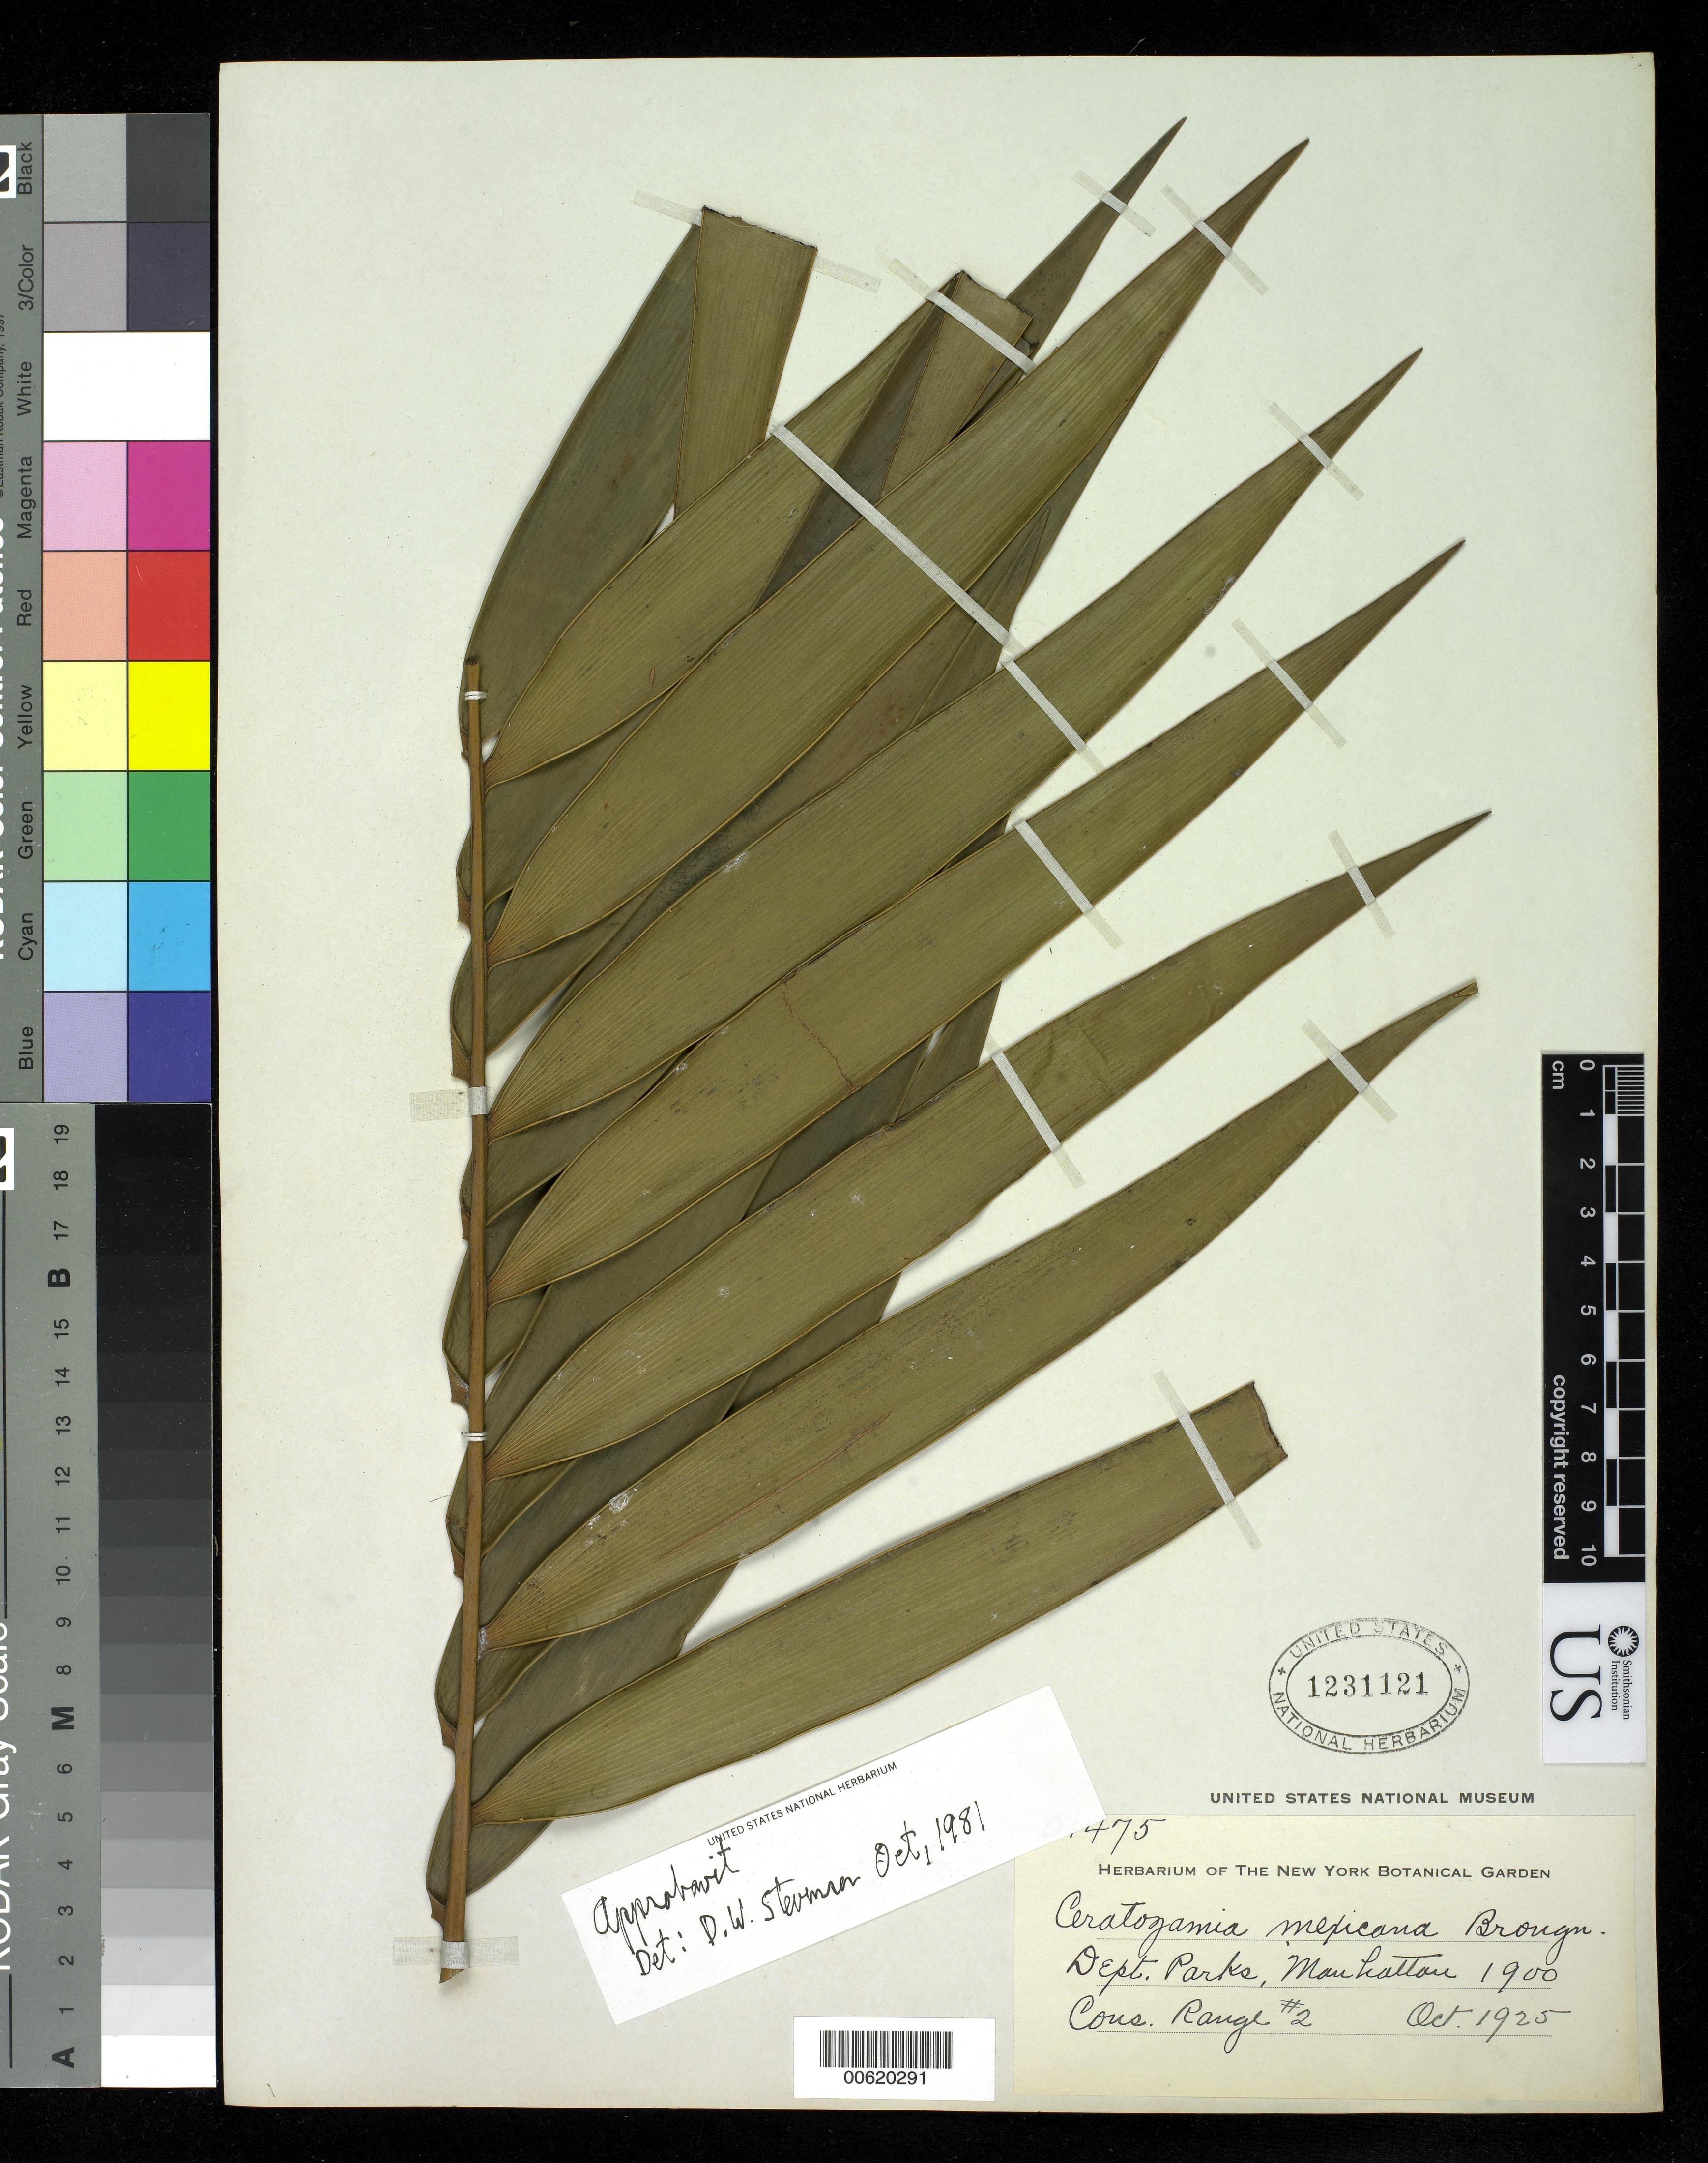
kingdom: Plantae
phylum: Tracheophyta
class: Cycadopsida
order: Cycadales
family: Zamiaceae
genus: Ceratozamia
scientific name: Ceratozamia mexicana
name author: Brongn.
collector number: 1475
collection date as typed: Oct 1925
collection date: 1925-10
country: Mexico (?)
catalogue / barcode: US 1231121